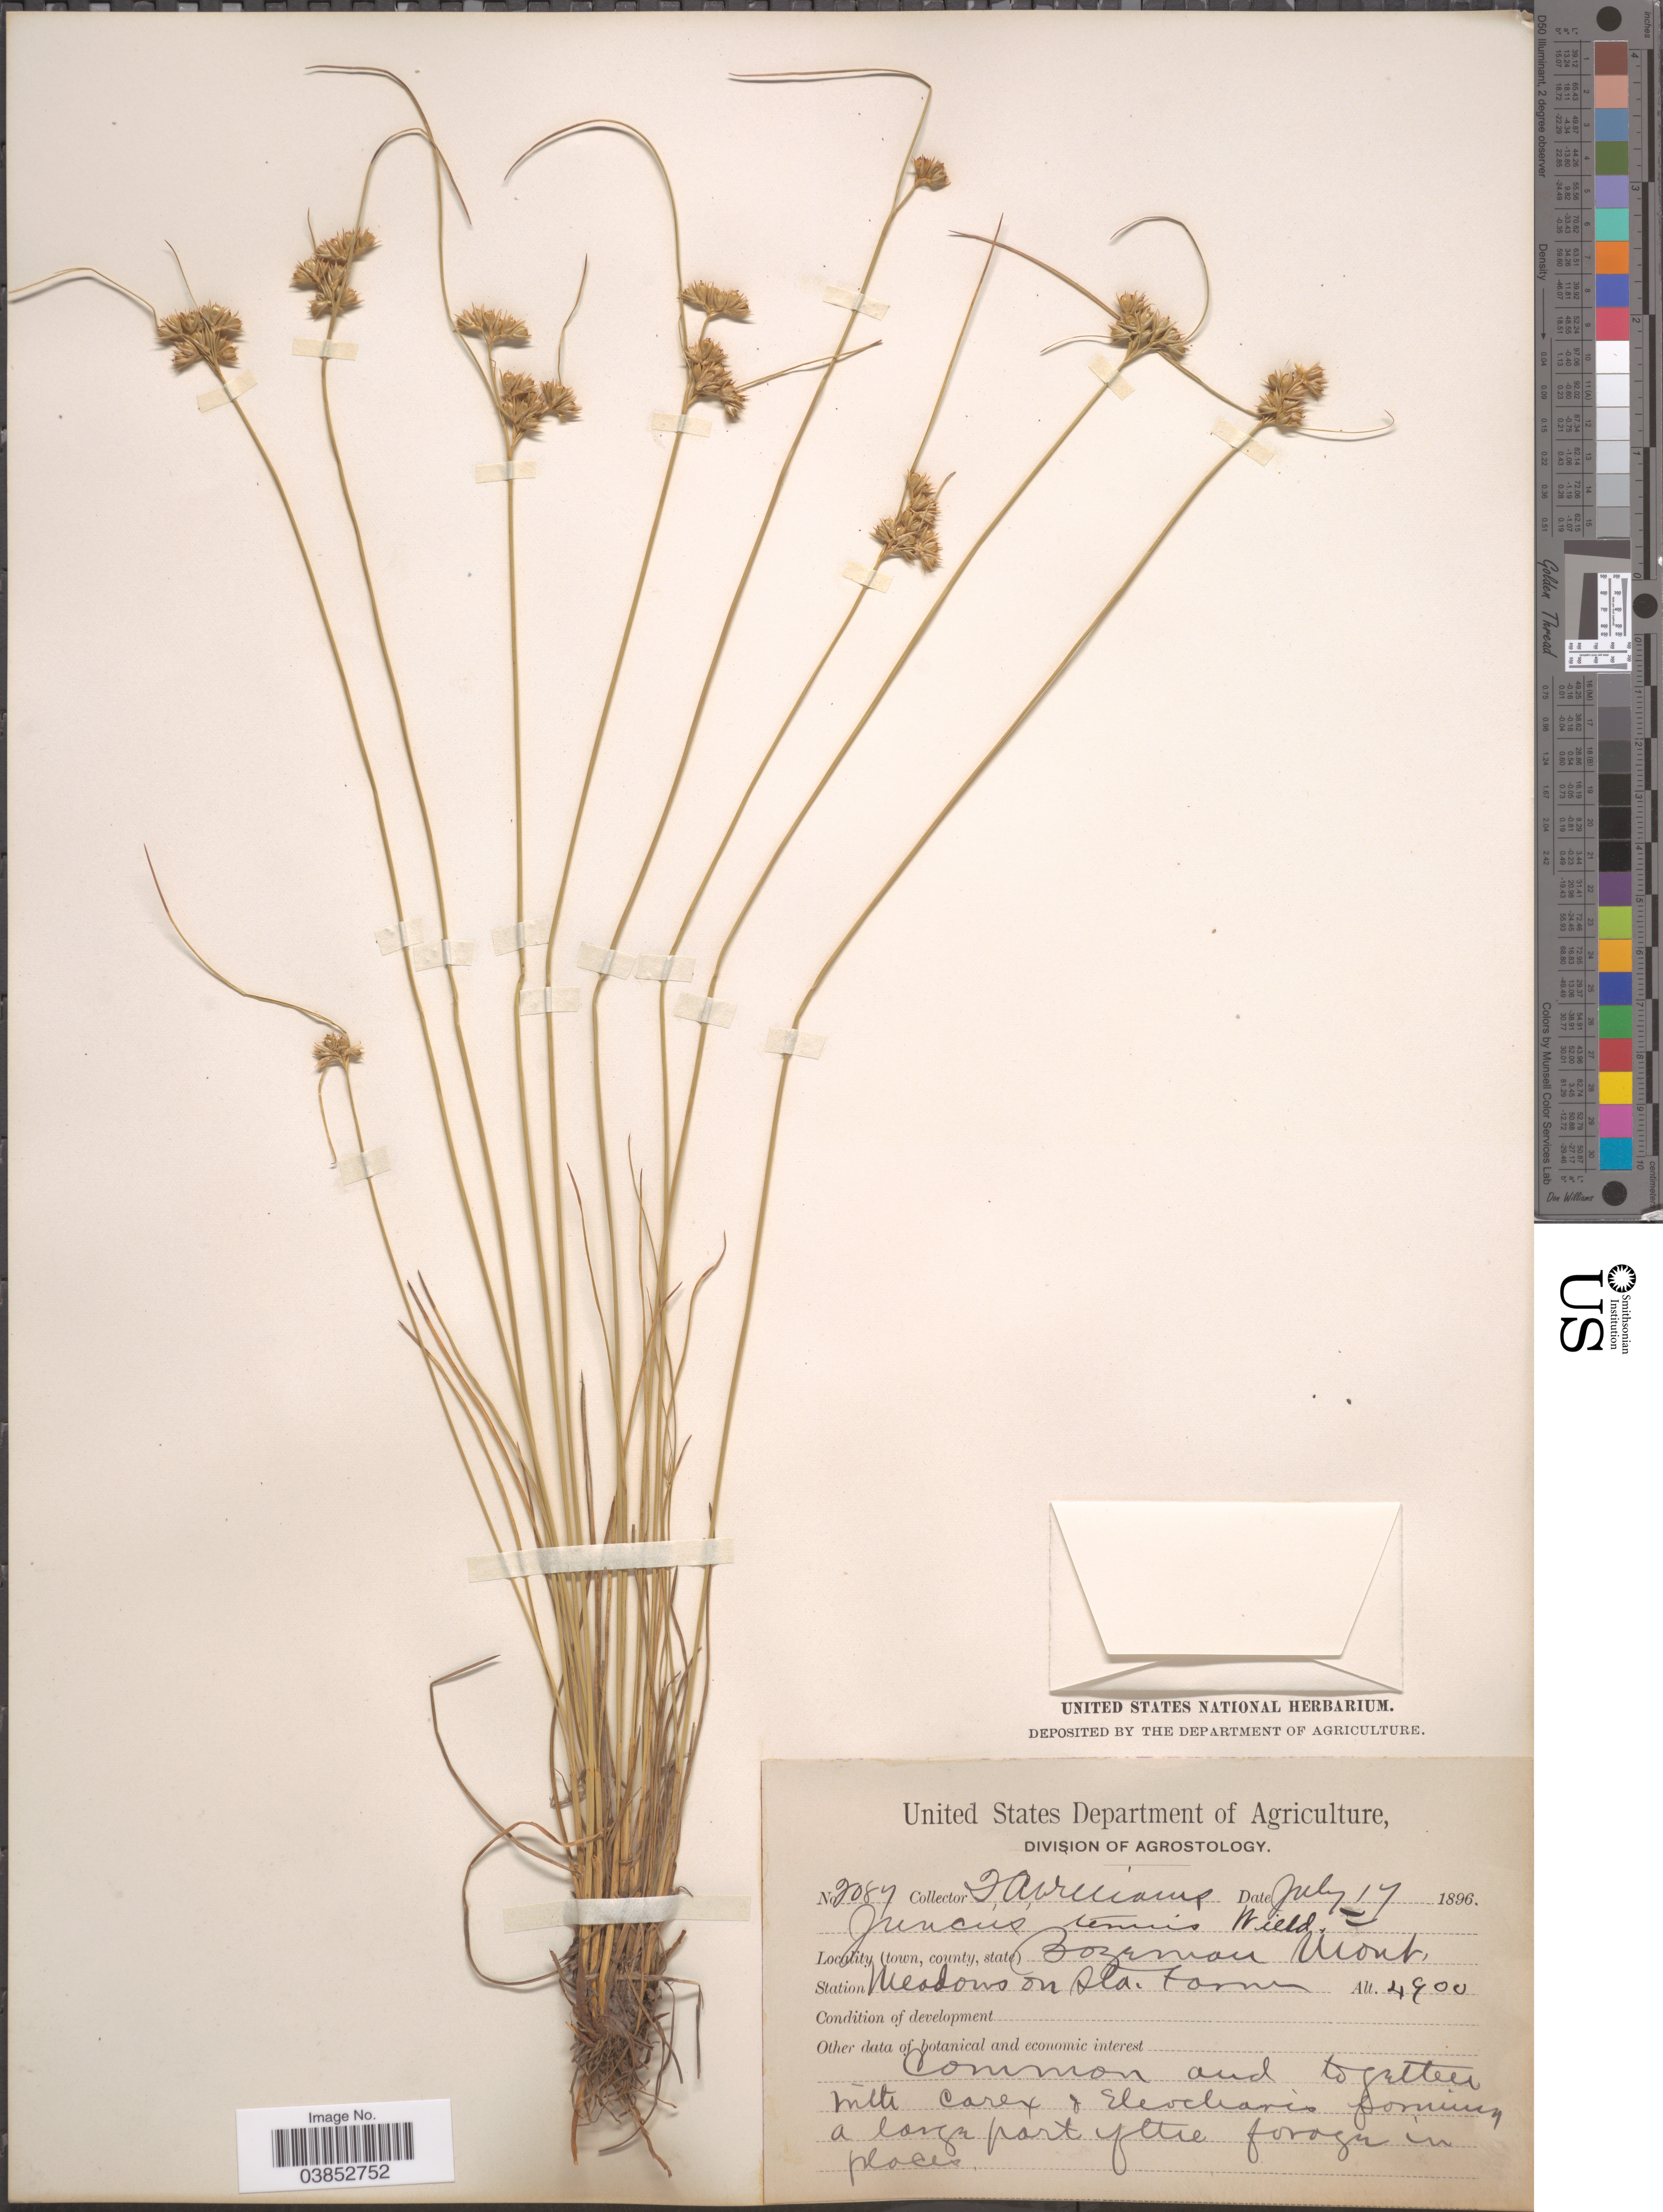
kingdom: Plantae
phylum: Tracheophyta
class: Liliopsida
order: Poales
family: Juncaceae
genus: Juncus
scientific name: Juncus dudleyi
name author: Wiegand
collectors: J. A. Williams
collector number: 2087*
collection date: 1896-07-17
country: United States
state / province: Montana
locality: Bozeman. Station Meadows on sta. farm.